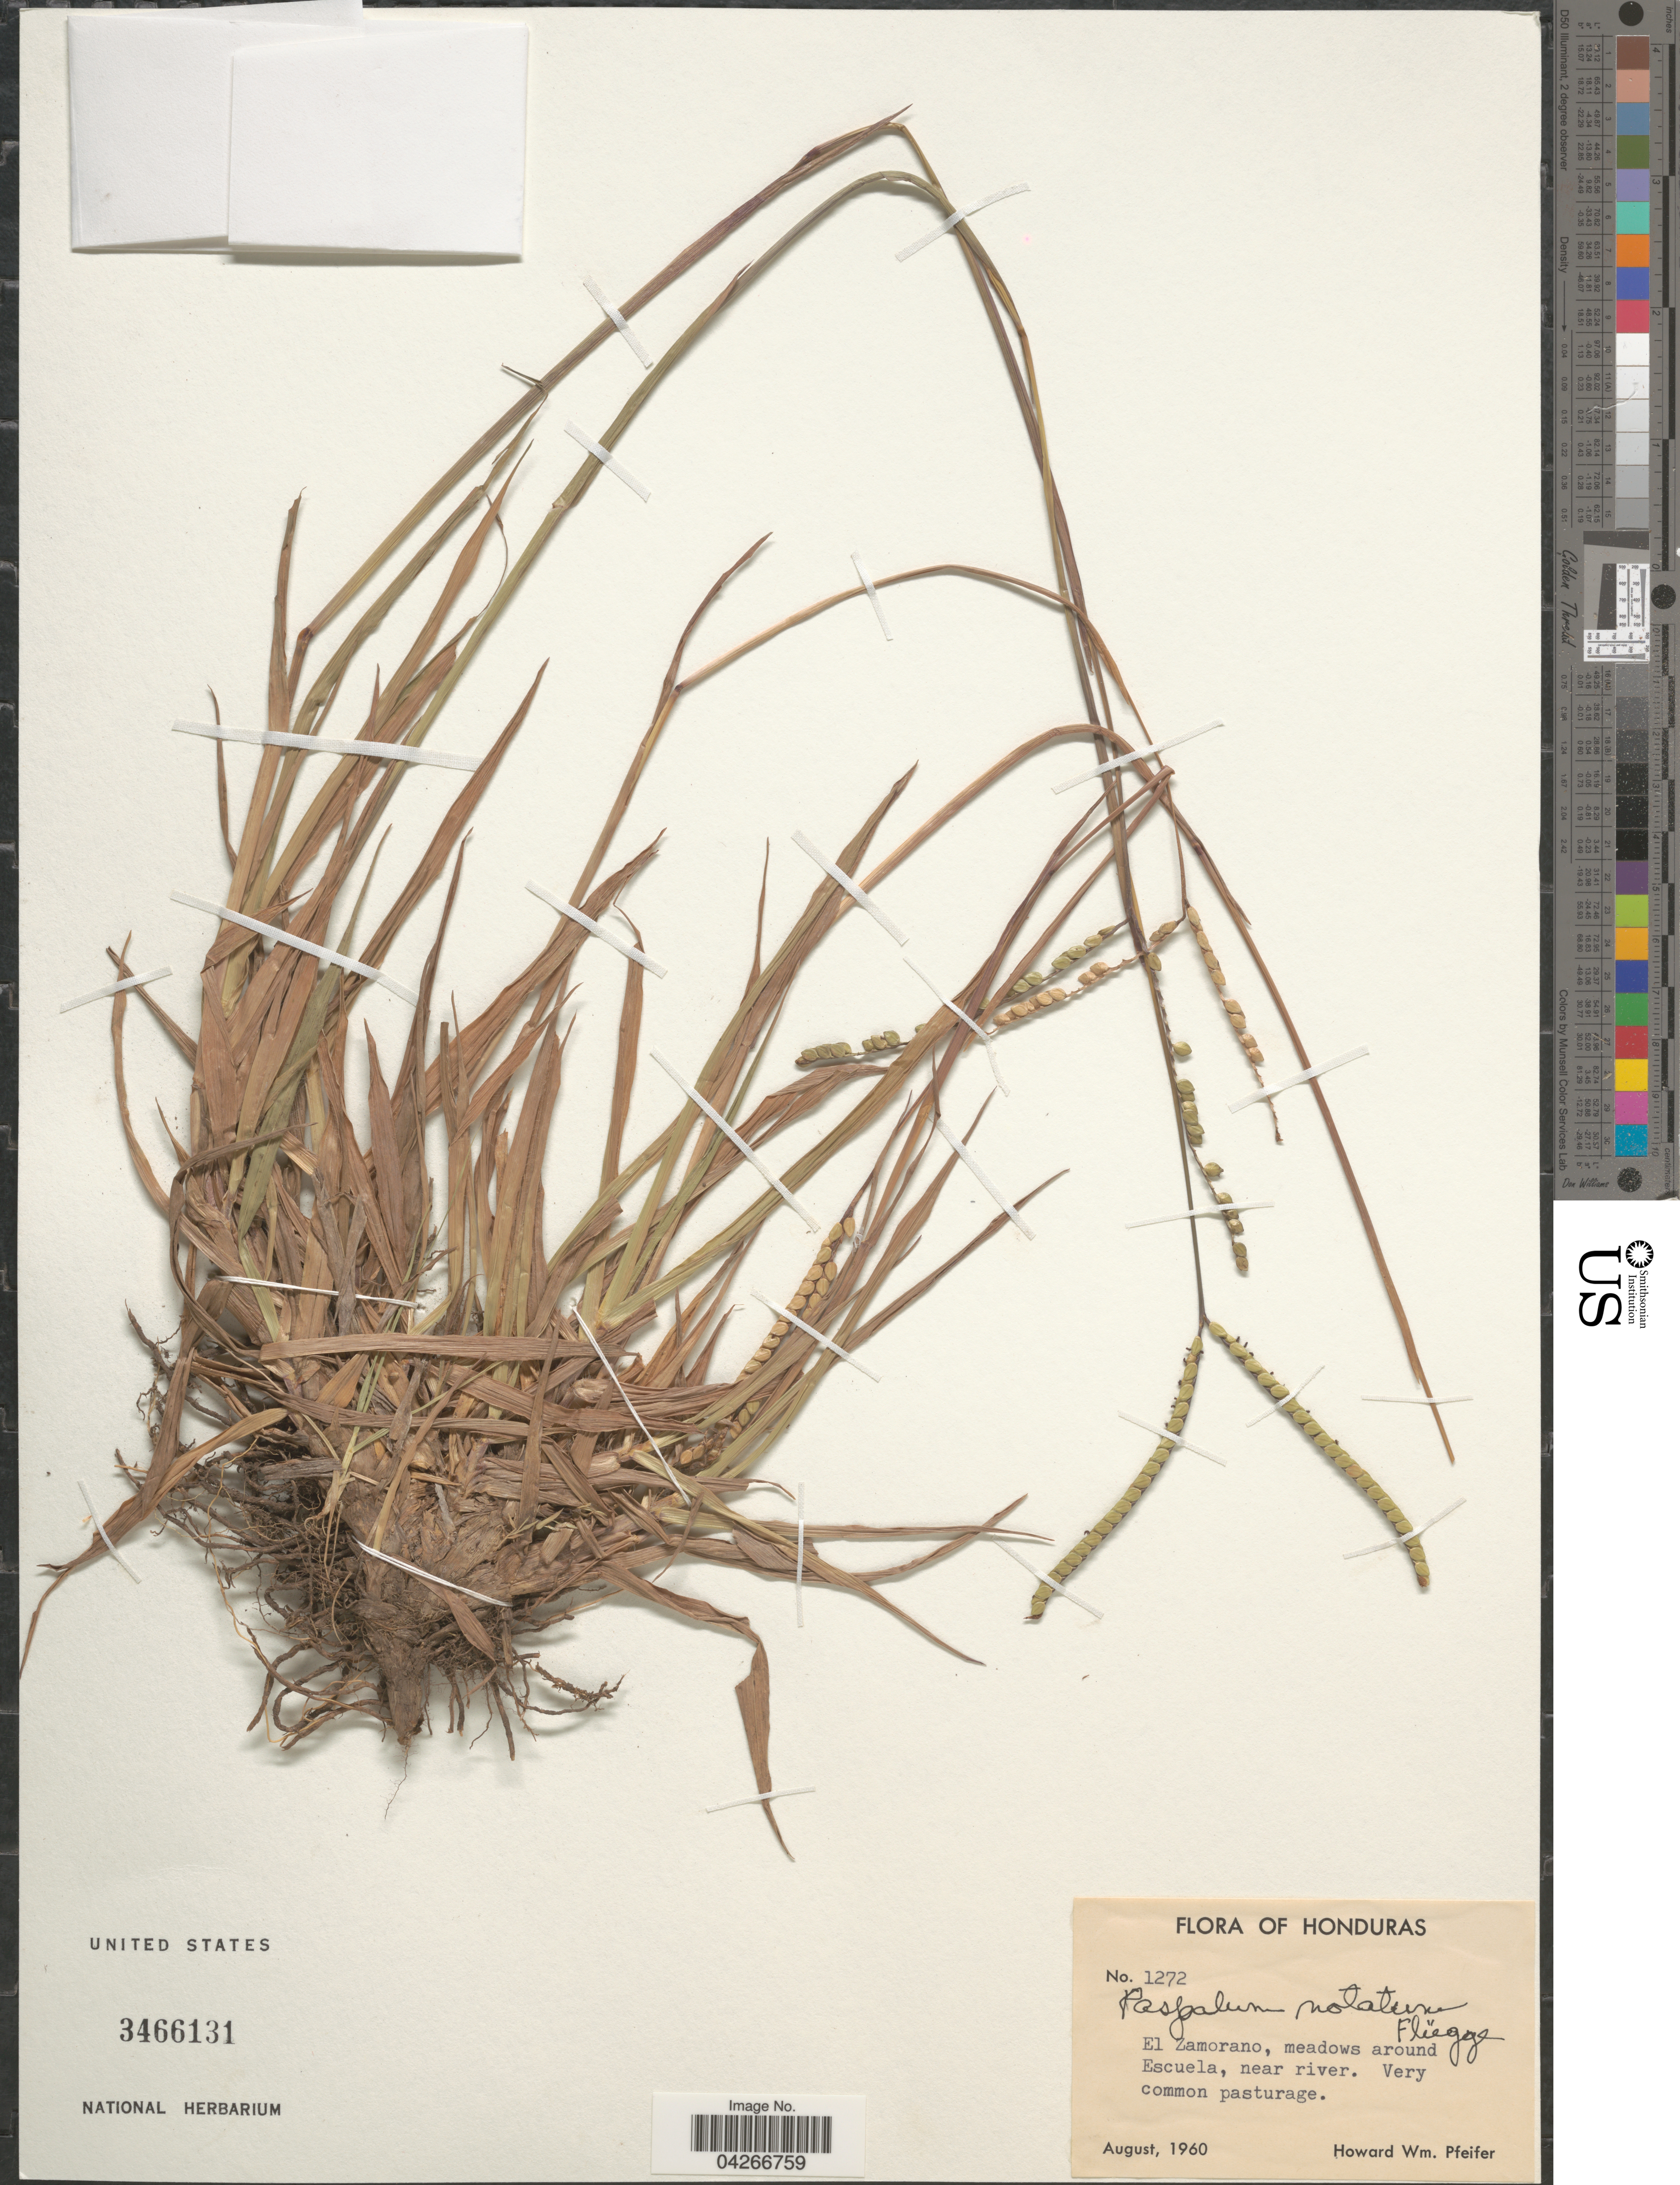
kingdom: Plantae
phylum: Tracheophyta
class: Liliopsida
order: Poales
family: Poaceae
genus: Paspalum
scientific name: Paspalum notatum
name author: Flüggé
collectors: H. W. Pfeifer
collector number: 1272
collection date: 1960-08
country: Honduras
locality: El Zamorano, meadows around Escuela, near river.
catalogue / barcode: US 3466131